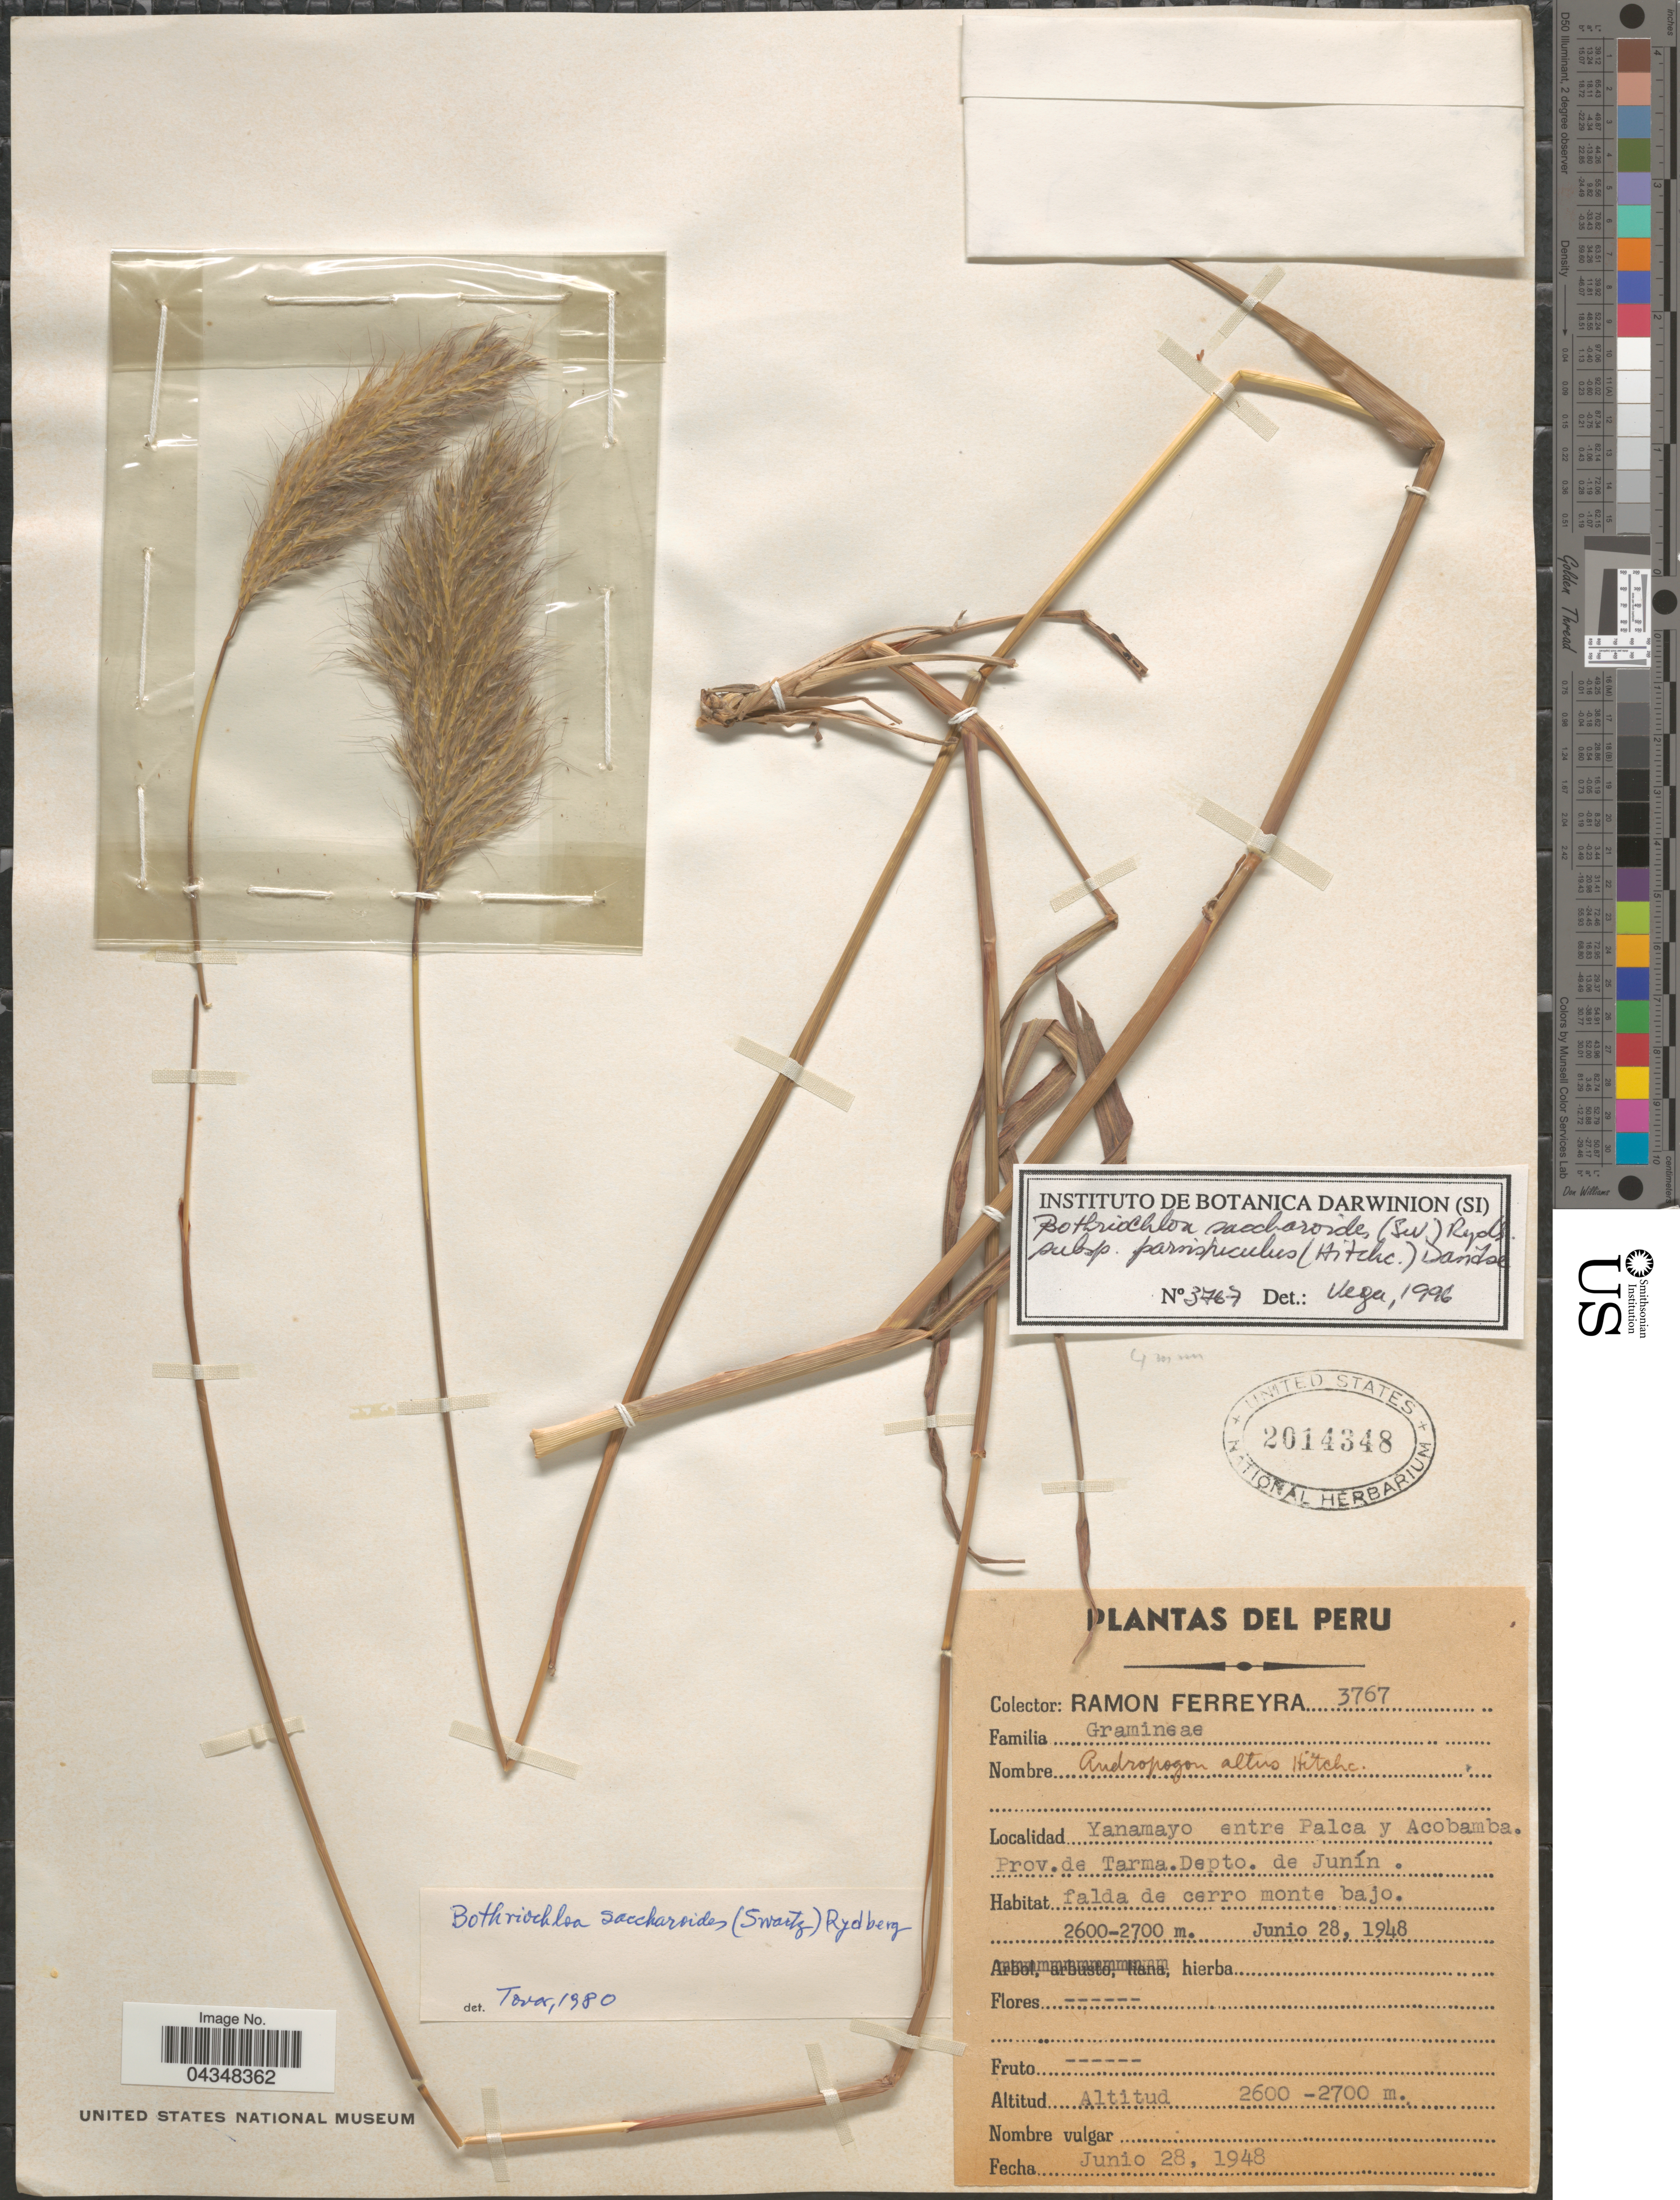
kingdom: Plantae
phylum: Tracheophyta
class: Liliopsida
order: Poales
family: Poaceae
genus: Bothriochloa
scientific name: Bothriochloa saccharoides var. parvispicula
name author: (Hitchc.) Tovar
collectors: R. A. Ferreyra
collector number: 3767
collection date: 1948-06-28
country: Peru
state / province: Junín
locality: Yanamayo entre Palca y Acobamba. Prov. de Tarma. Depto. de Junín.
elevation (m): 2600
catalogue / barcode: US 2014348